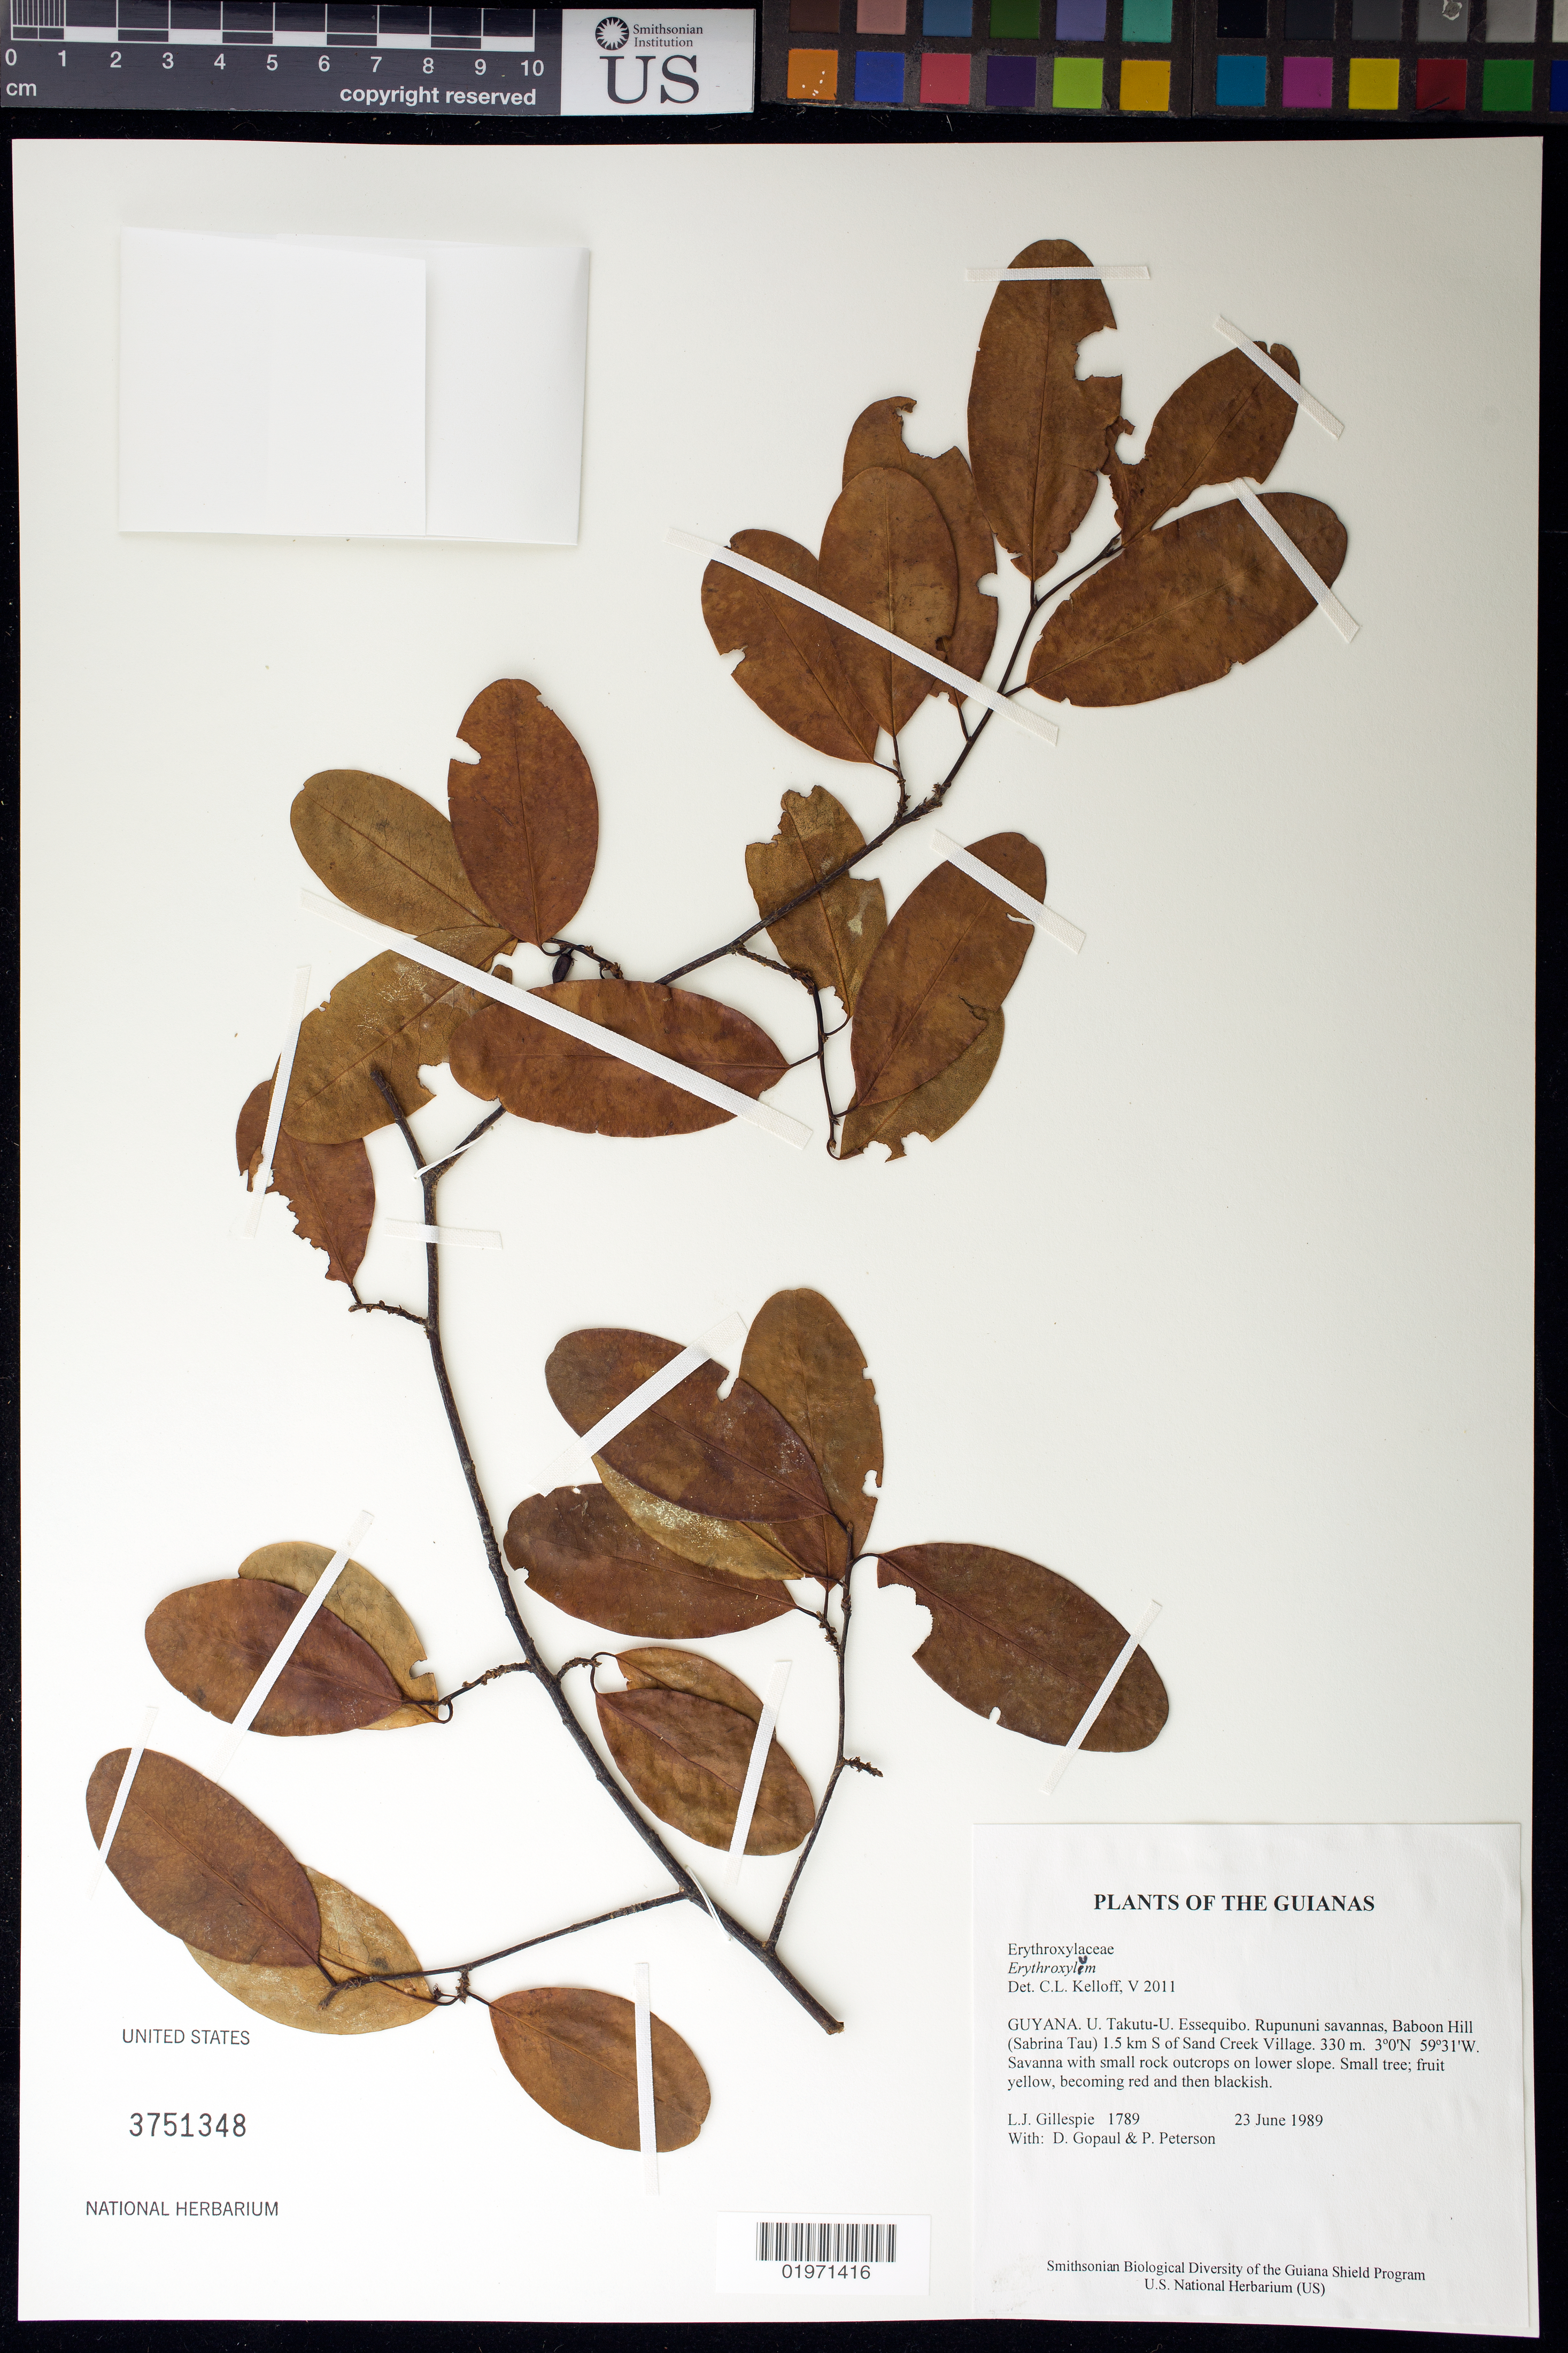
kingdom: Plantae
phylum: Tracheophyta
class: Magnoliopsida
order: Malpighiales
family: Erythroxylaceae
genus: Erythroxylum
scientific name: Erythroxylum sp.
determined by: Kelloff, Carol L., (US), Smithsonian Institution - National Museum of Natural History (UNITED STATES)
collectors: L. J. Gillespie, D. Gopaul & P. M. Peterson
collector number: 1789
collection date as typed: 23 June 1989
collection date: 1989-06-23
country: Guyana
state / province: U. Takutu-U. Essequibo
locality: Rupununi savannas, Baboon Hill (Sabrina Tau) 1.5 km S of Sand Creek Village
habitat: Savanna with small rock outcrops on lower slope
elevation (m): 330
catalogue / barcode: US 3751348